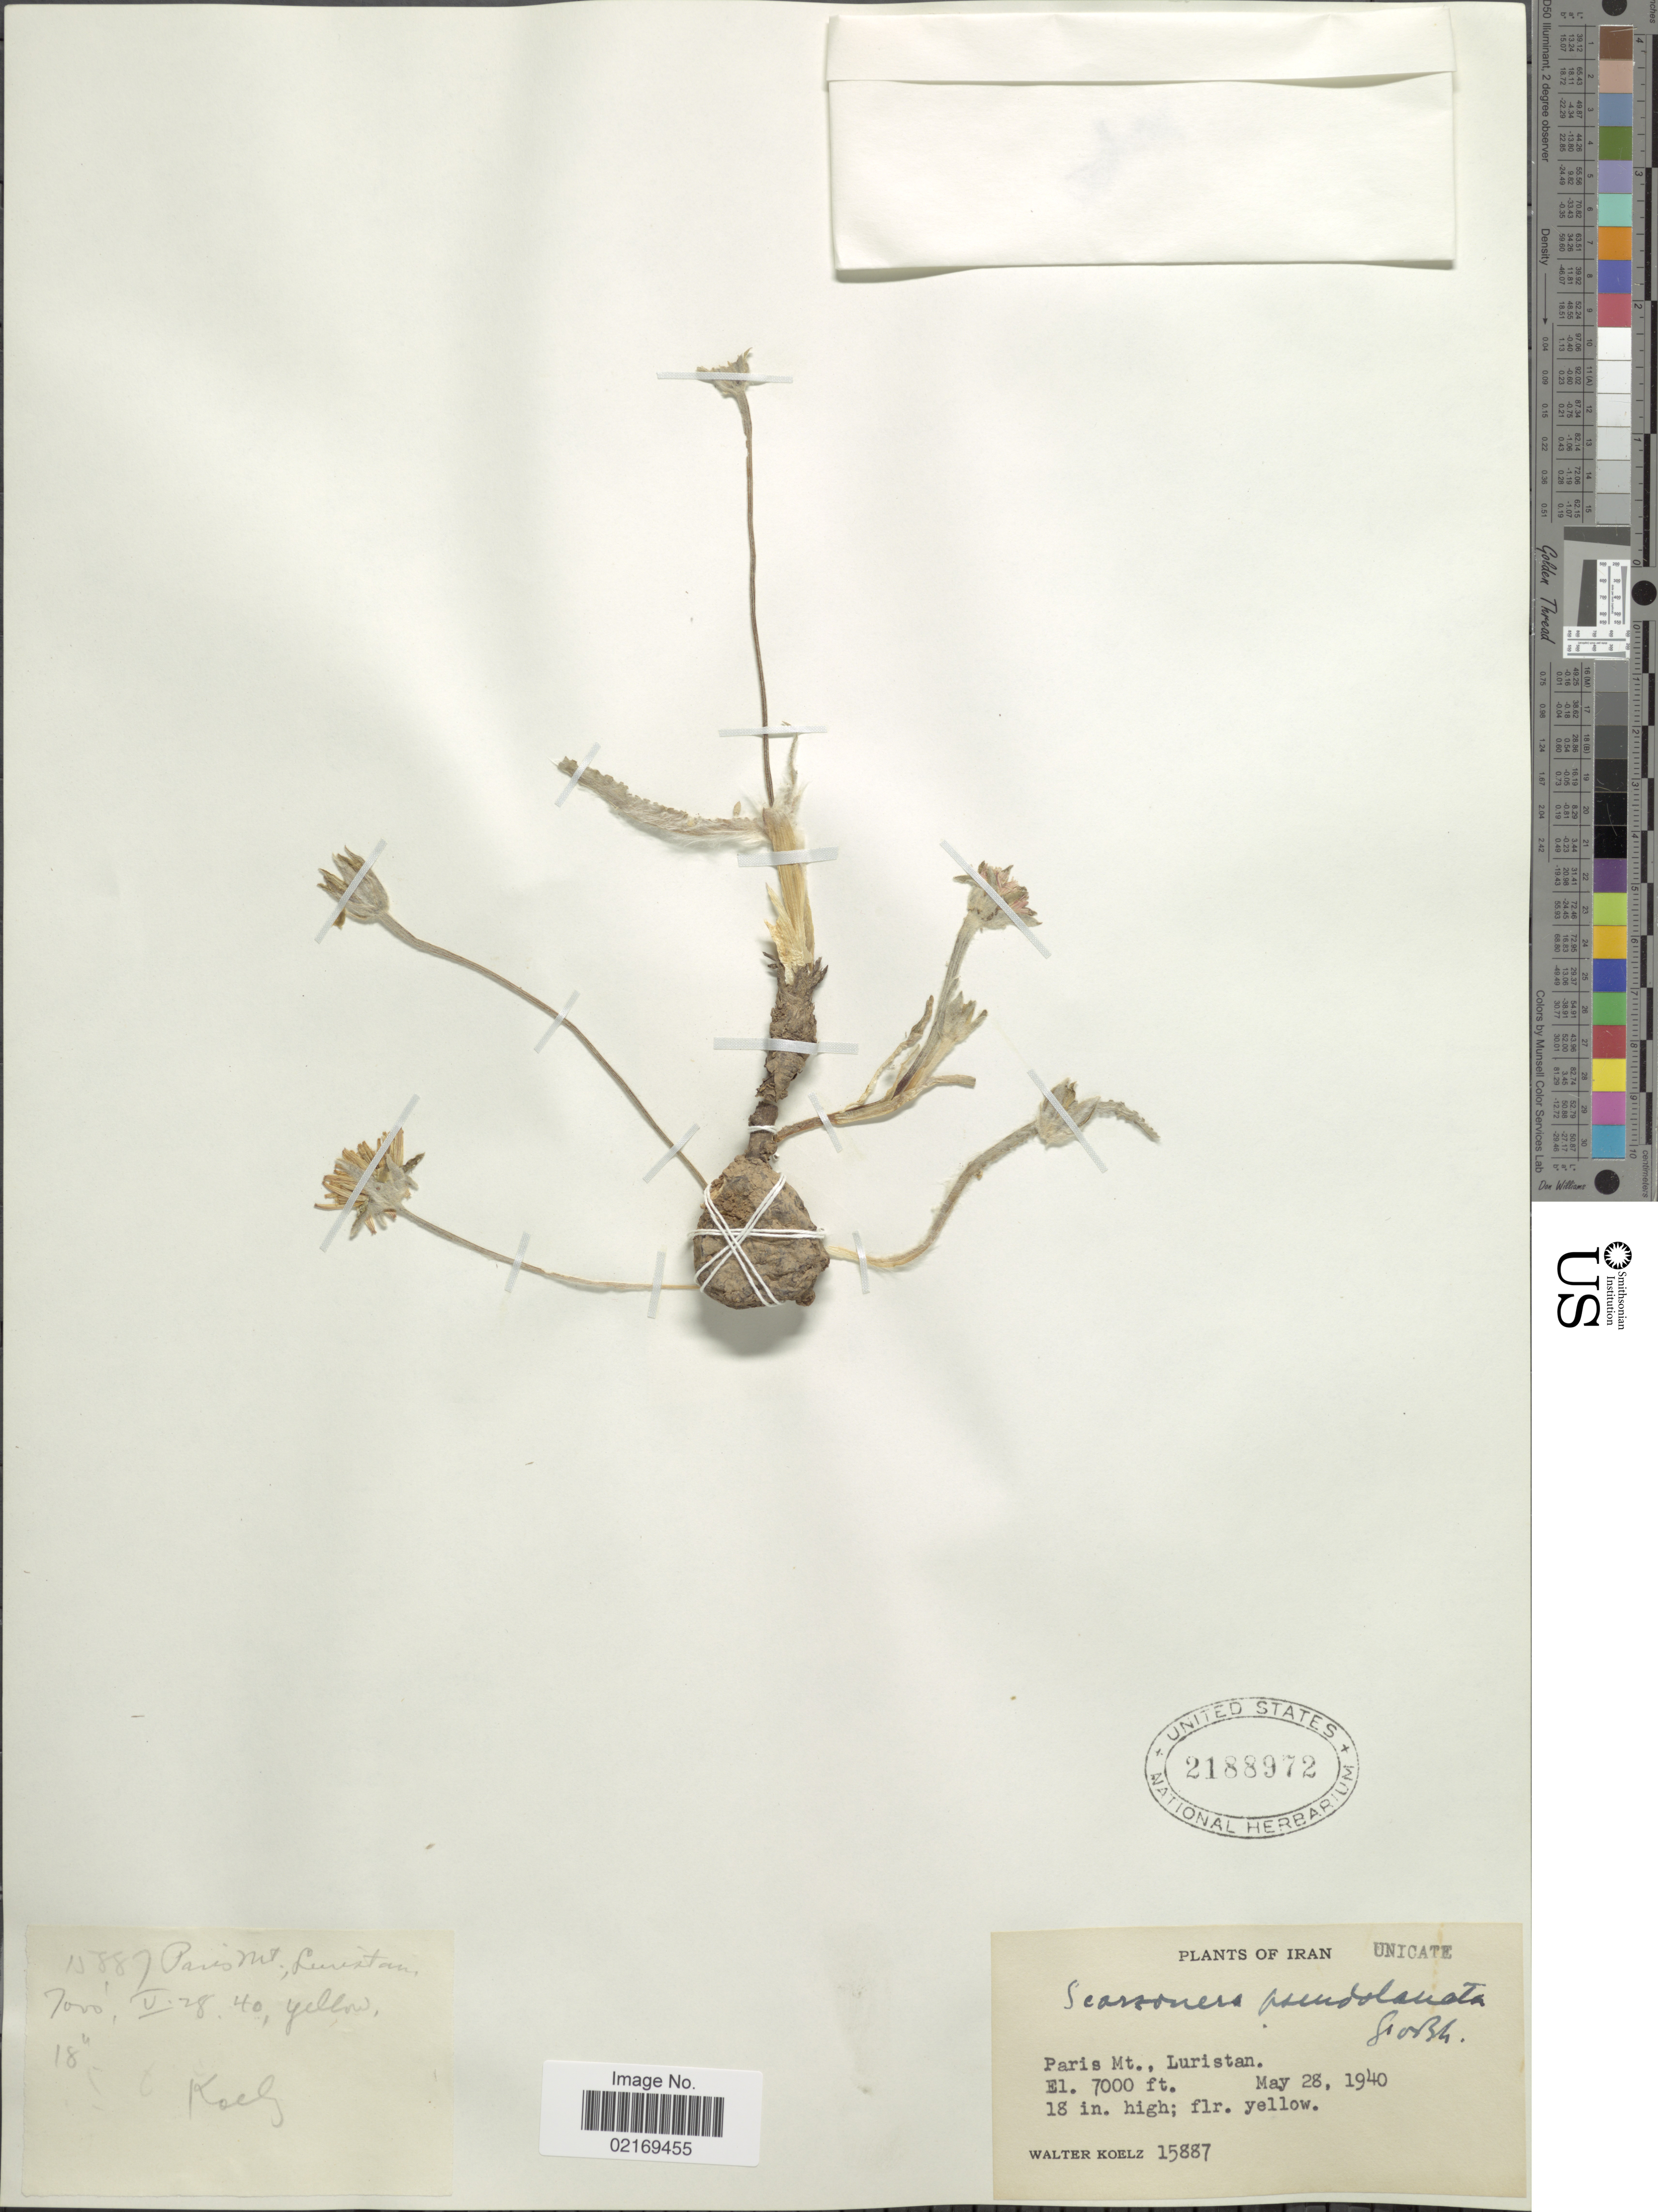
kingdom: Plantae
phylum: Tracheophyta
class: Magnoliopsida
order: Asterales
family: Asteraceae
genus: Scorzonera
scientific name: Scorzonera psychrophila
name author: Boiss. & Hausskn.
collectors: W. N. Koelz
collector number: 15887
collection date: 1940-05-28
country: Iran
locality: Paris Mt., Luristan.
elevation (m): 2134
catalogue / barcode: US 2188972